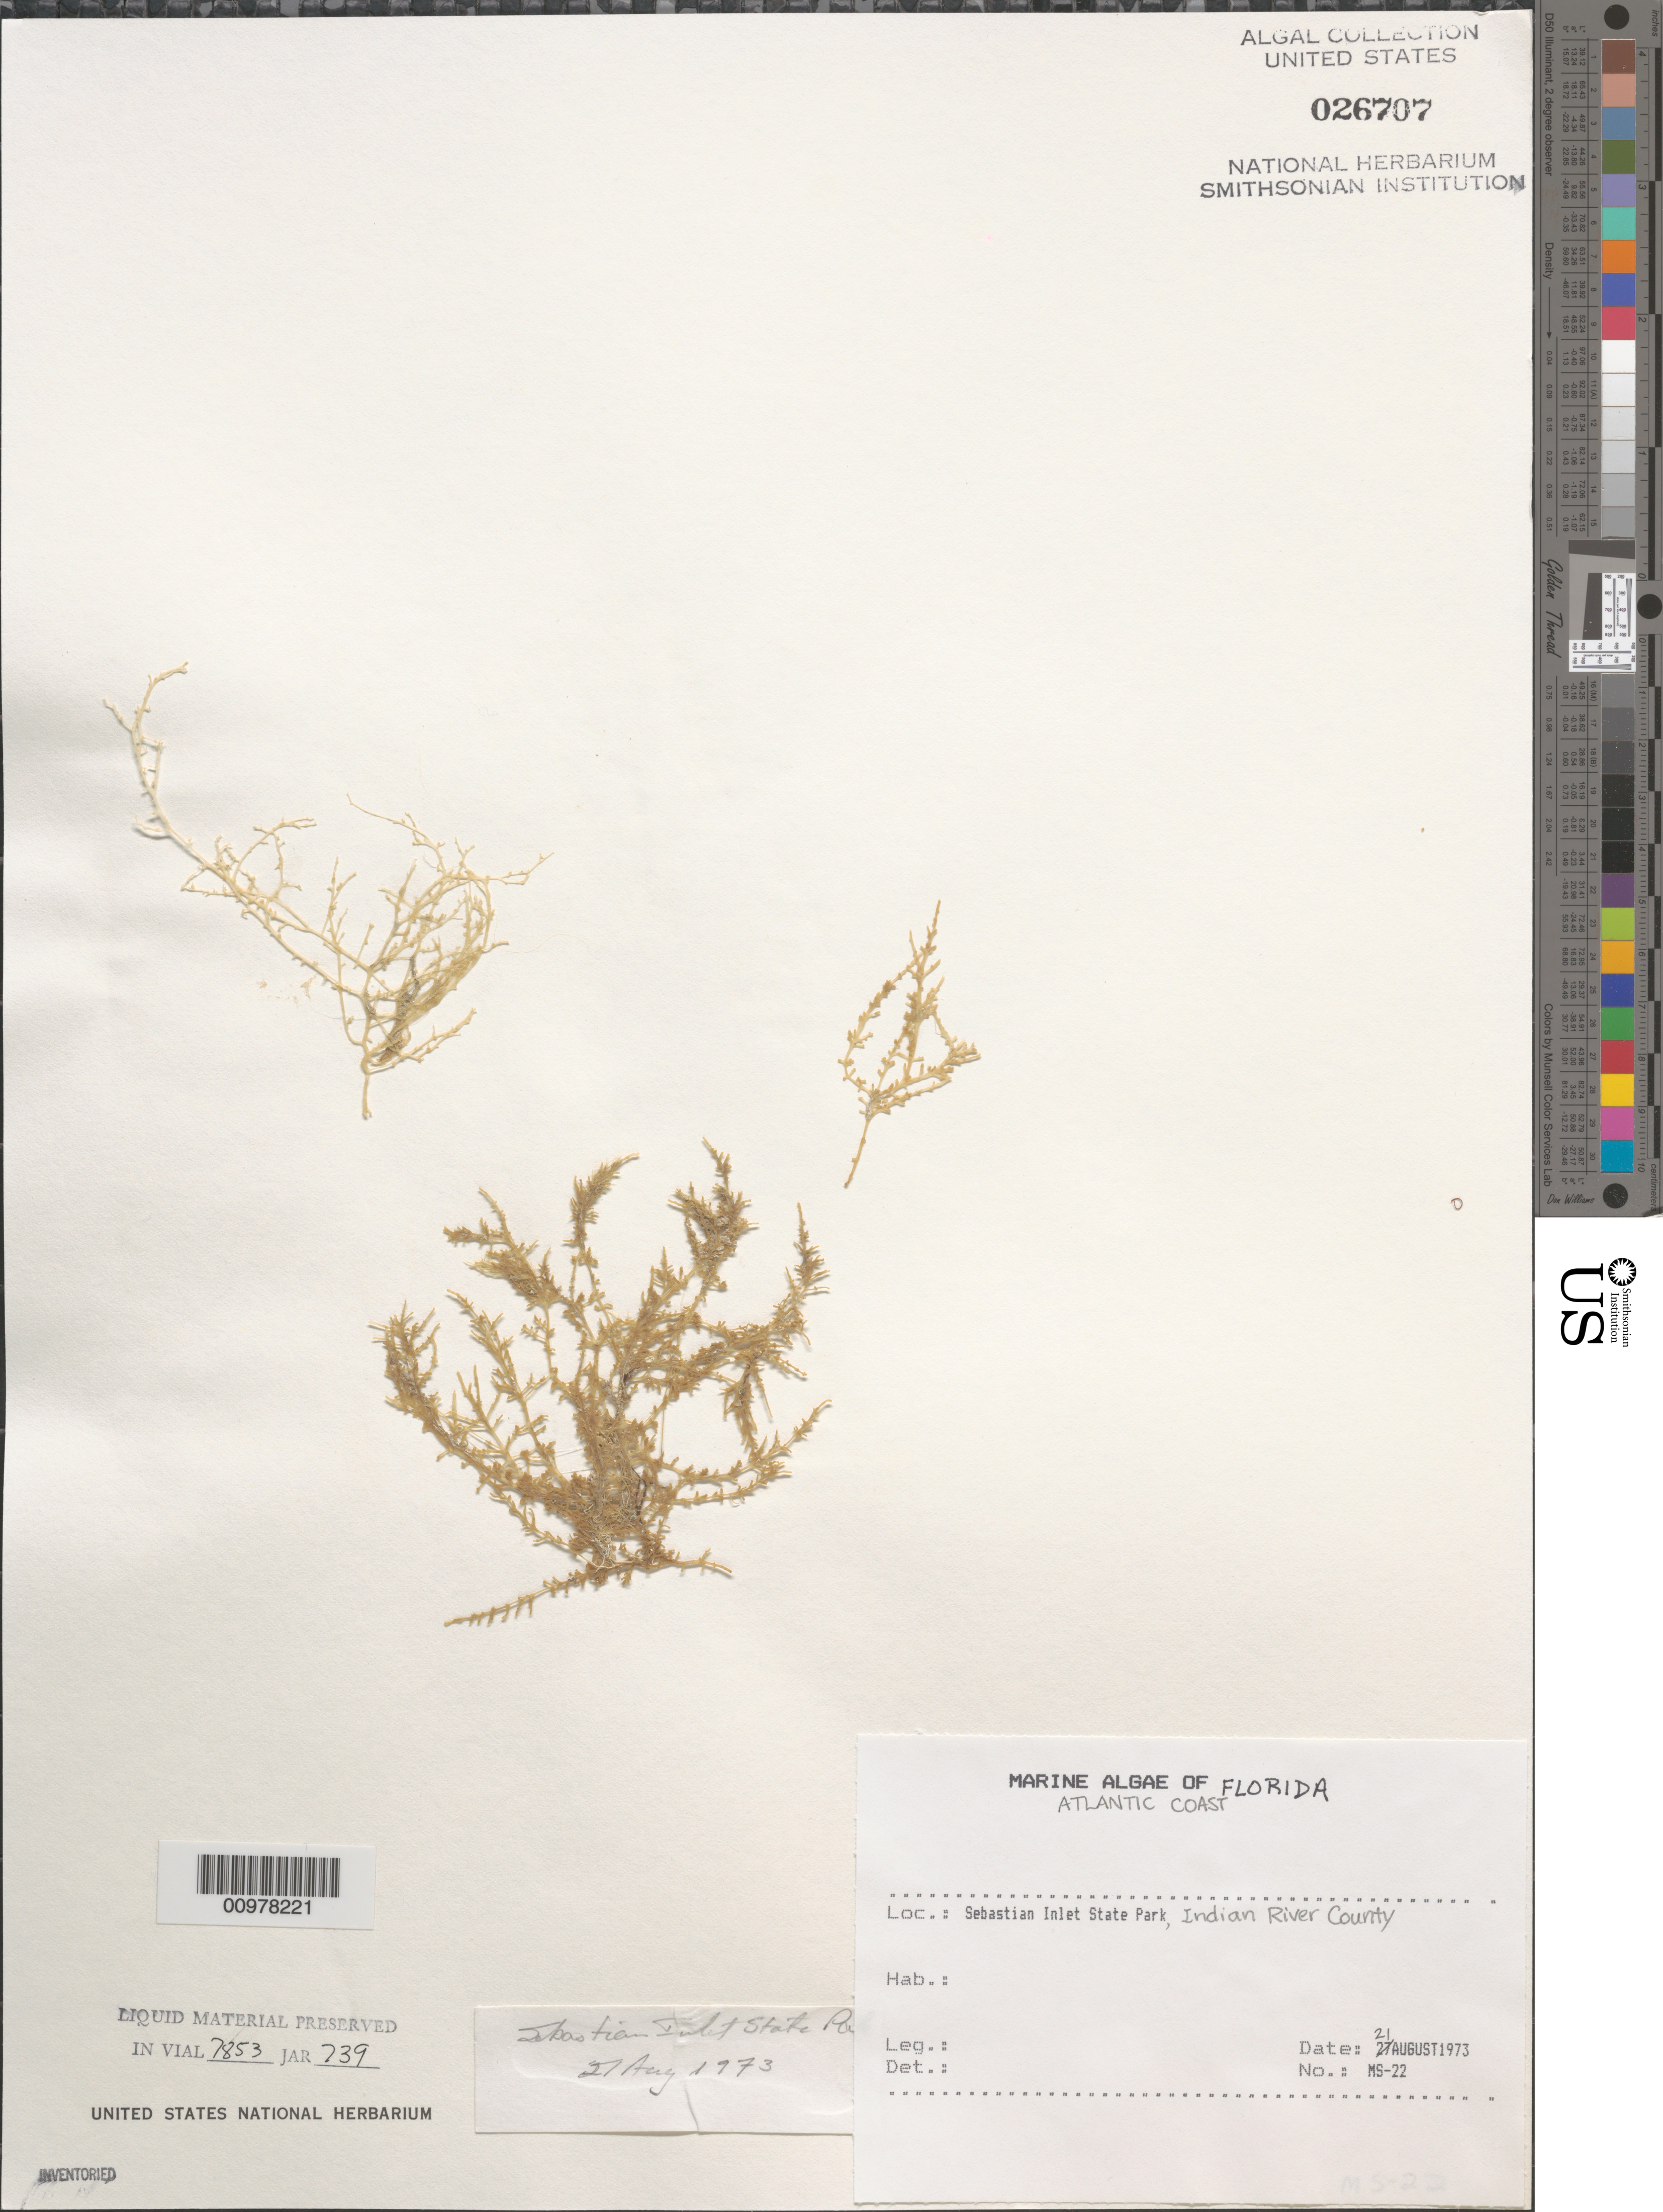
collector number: MS-22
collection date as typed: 21 Aug 1973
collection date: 1973-08-21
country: United States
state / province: Florida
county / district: Indian River County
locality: Sebastian Inlet State Park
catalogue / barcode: US 26707